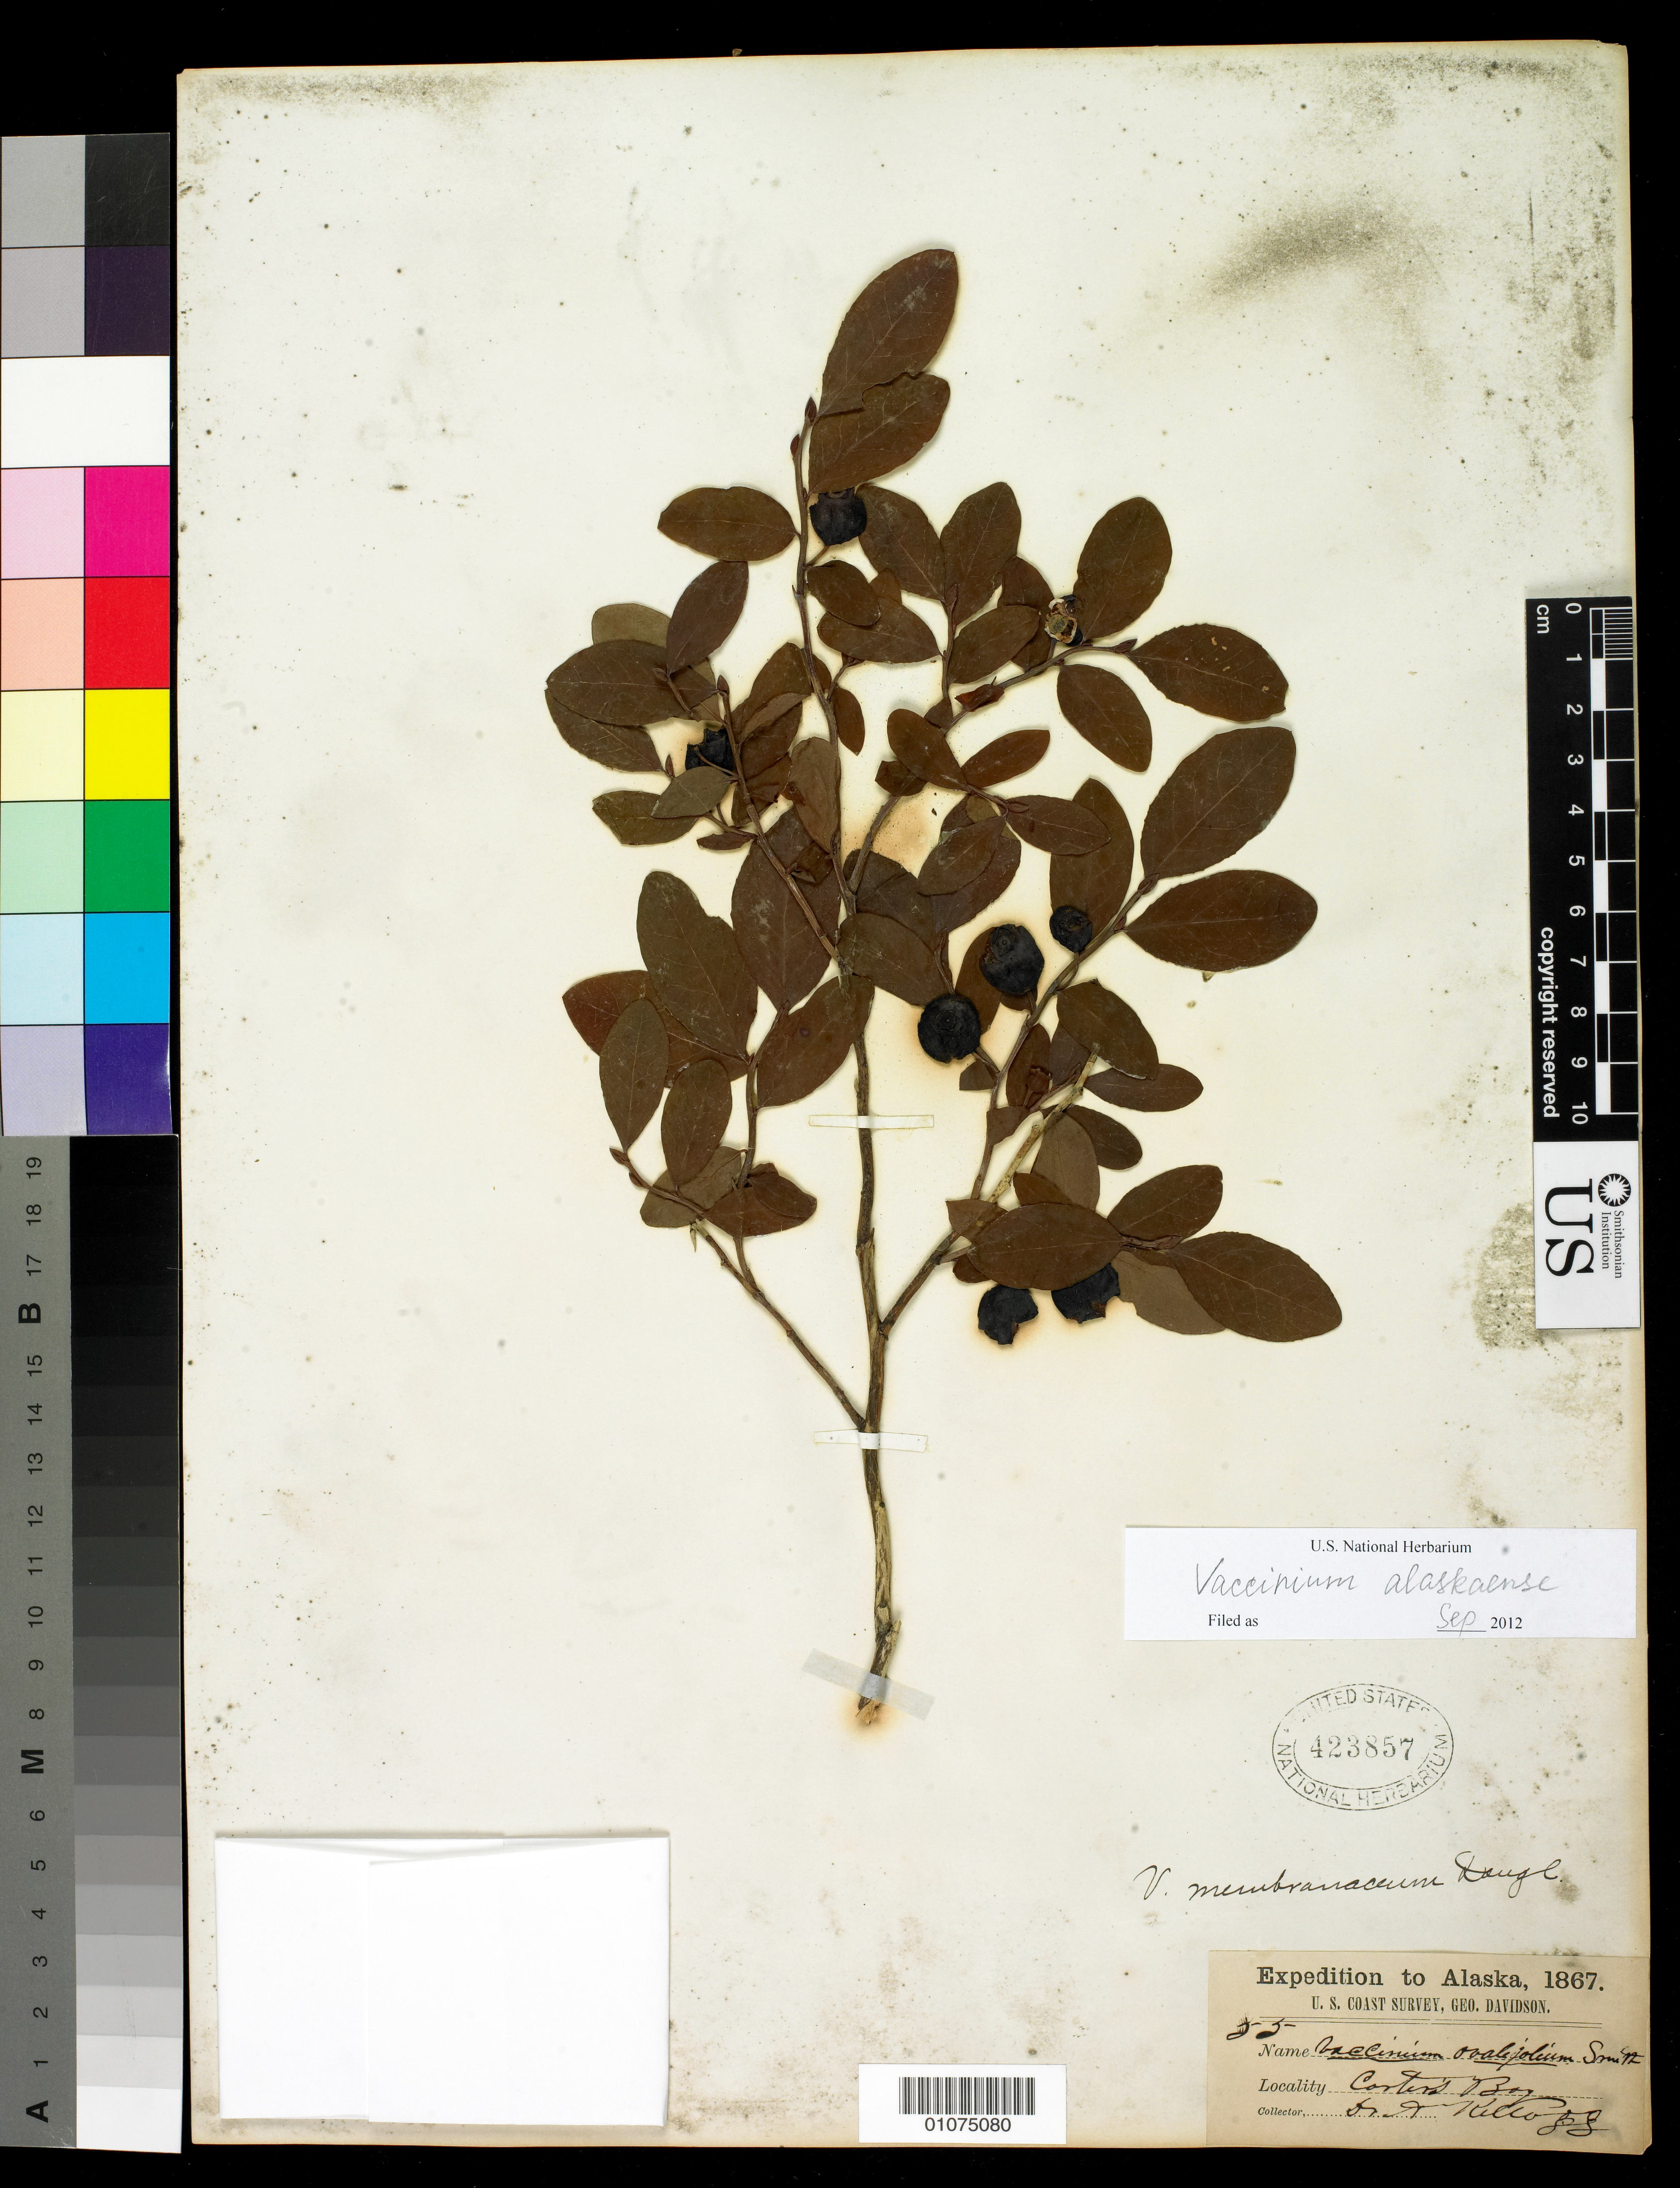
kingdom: Plantae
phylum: Tracheophyta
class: Magnoliopsida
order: Ericales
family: Ericaceae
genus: Vaccinium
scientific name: Vaccinium alaskaense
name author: Howell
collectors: A. Kellogg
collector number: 55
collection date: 1867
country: United States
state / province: Alaska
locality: Carter Bay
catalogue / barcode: US 423857